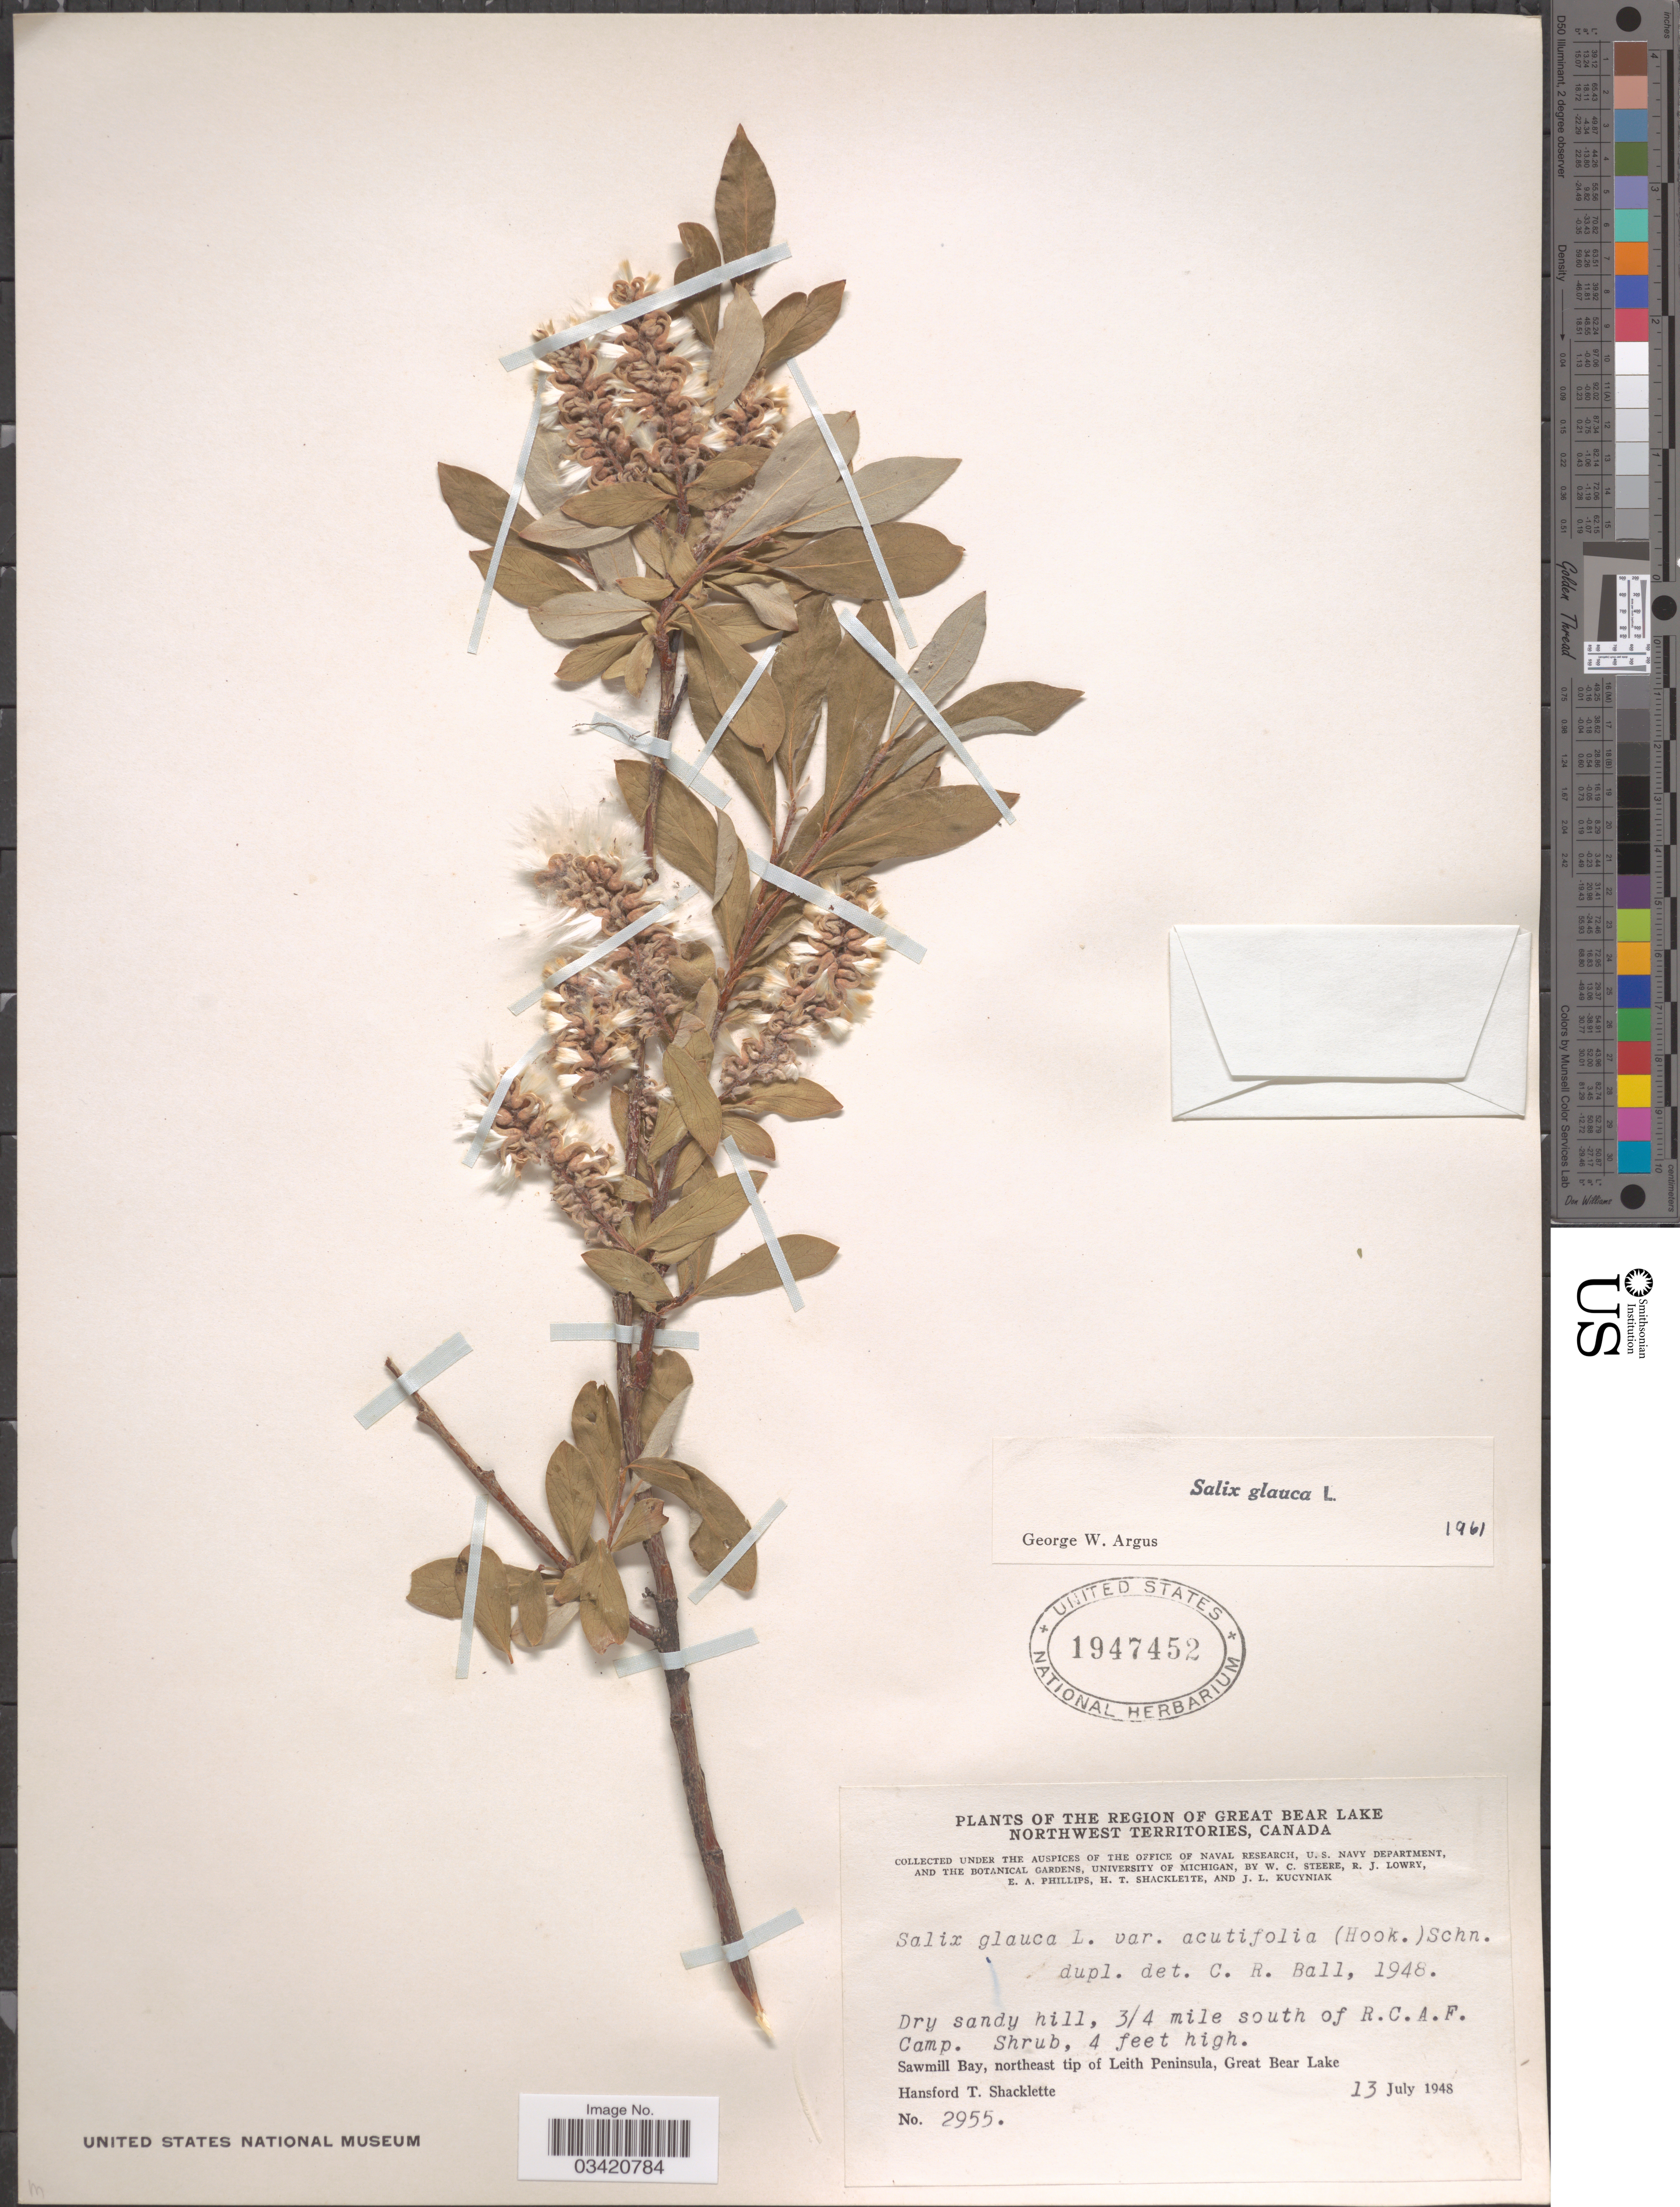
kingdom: Plantae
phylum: Tracheophyta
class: Magnoliopsida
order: Malpighiales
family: Salicaceae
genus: Salix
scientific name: Salix glauca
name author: L.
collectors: H. Shacklette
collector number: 2955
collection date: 1948-07-13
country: Canada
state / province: Northwest Territories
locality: Region of Great Bear Lake. Dry sandy hill, ¾ mile south of R.C.A.F. Camp. Sawmill Bay, northeast tip of Leith Peninsula, Great Bear Lake.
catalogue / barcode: US 1947452